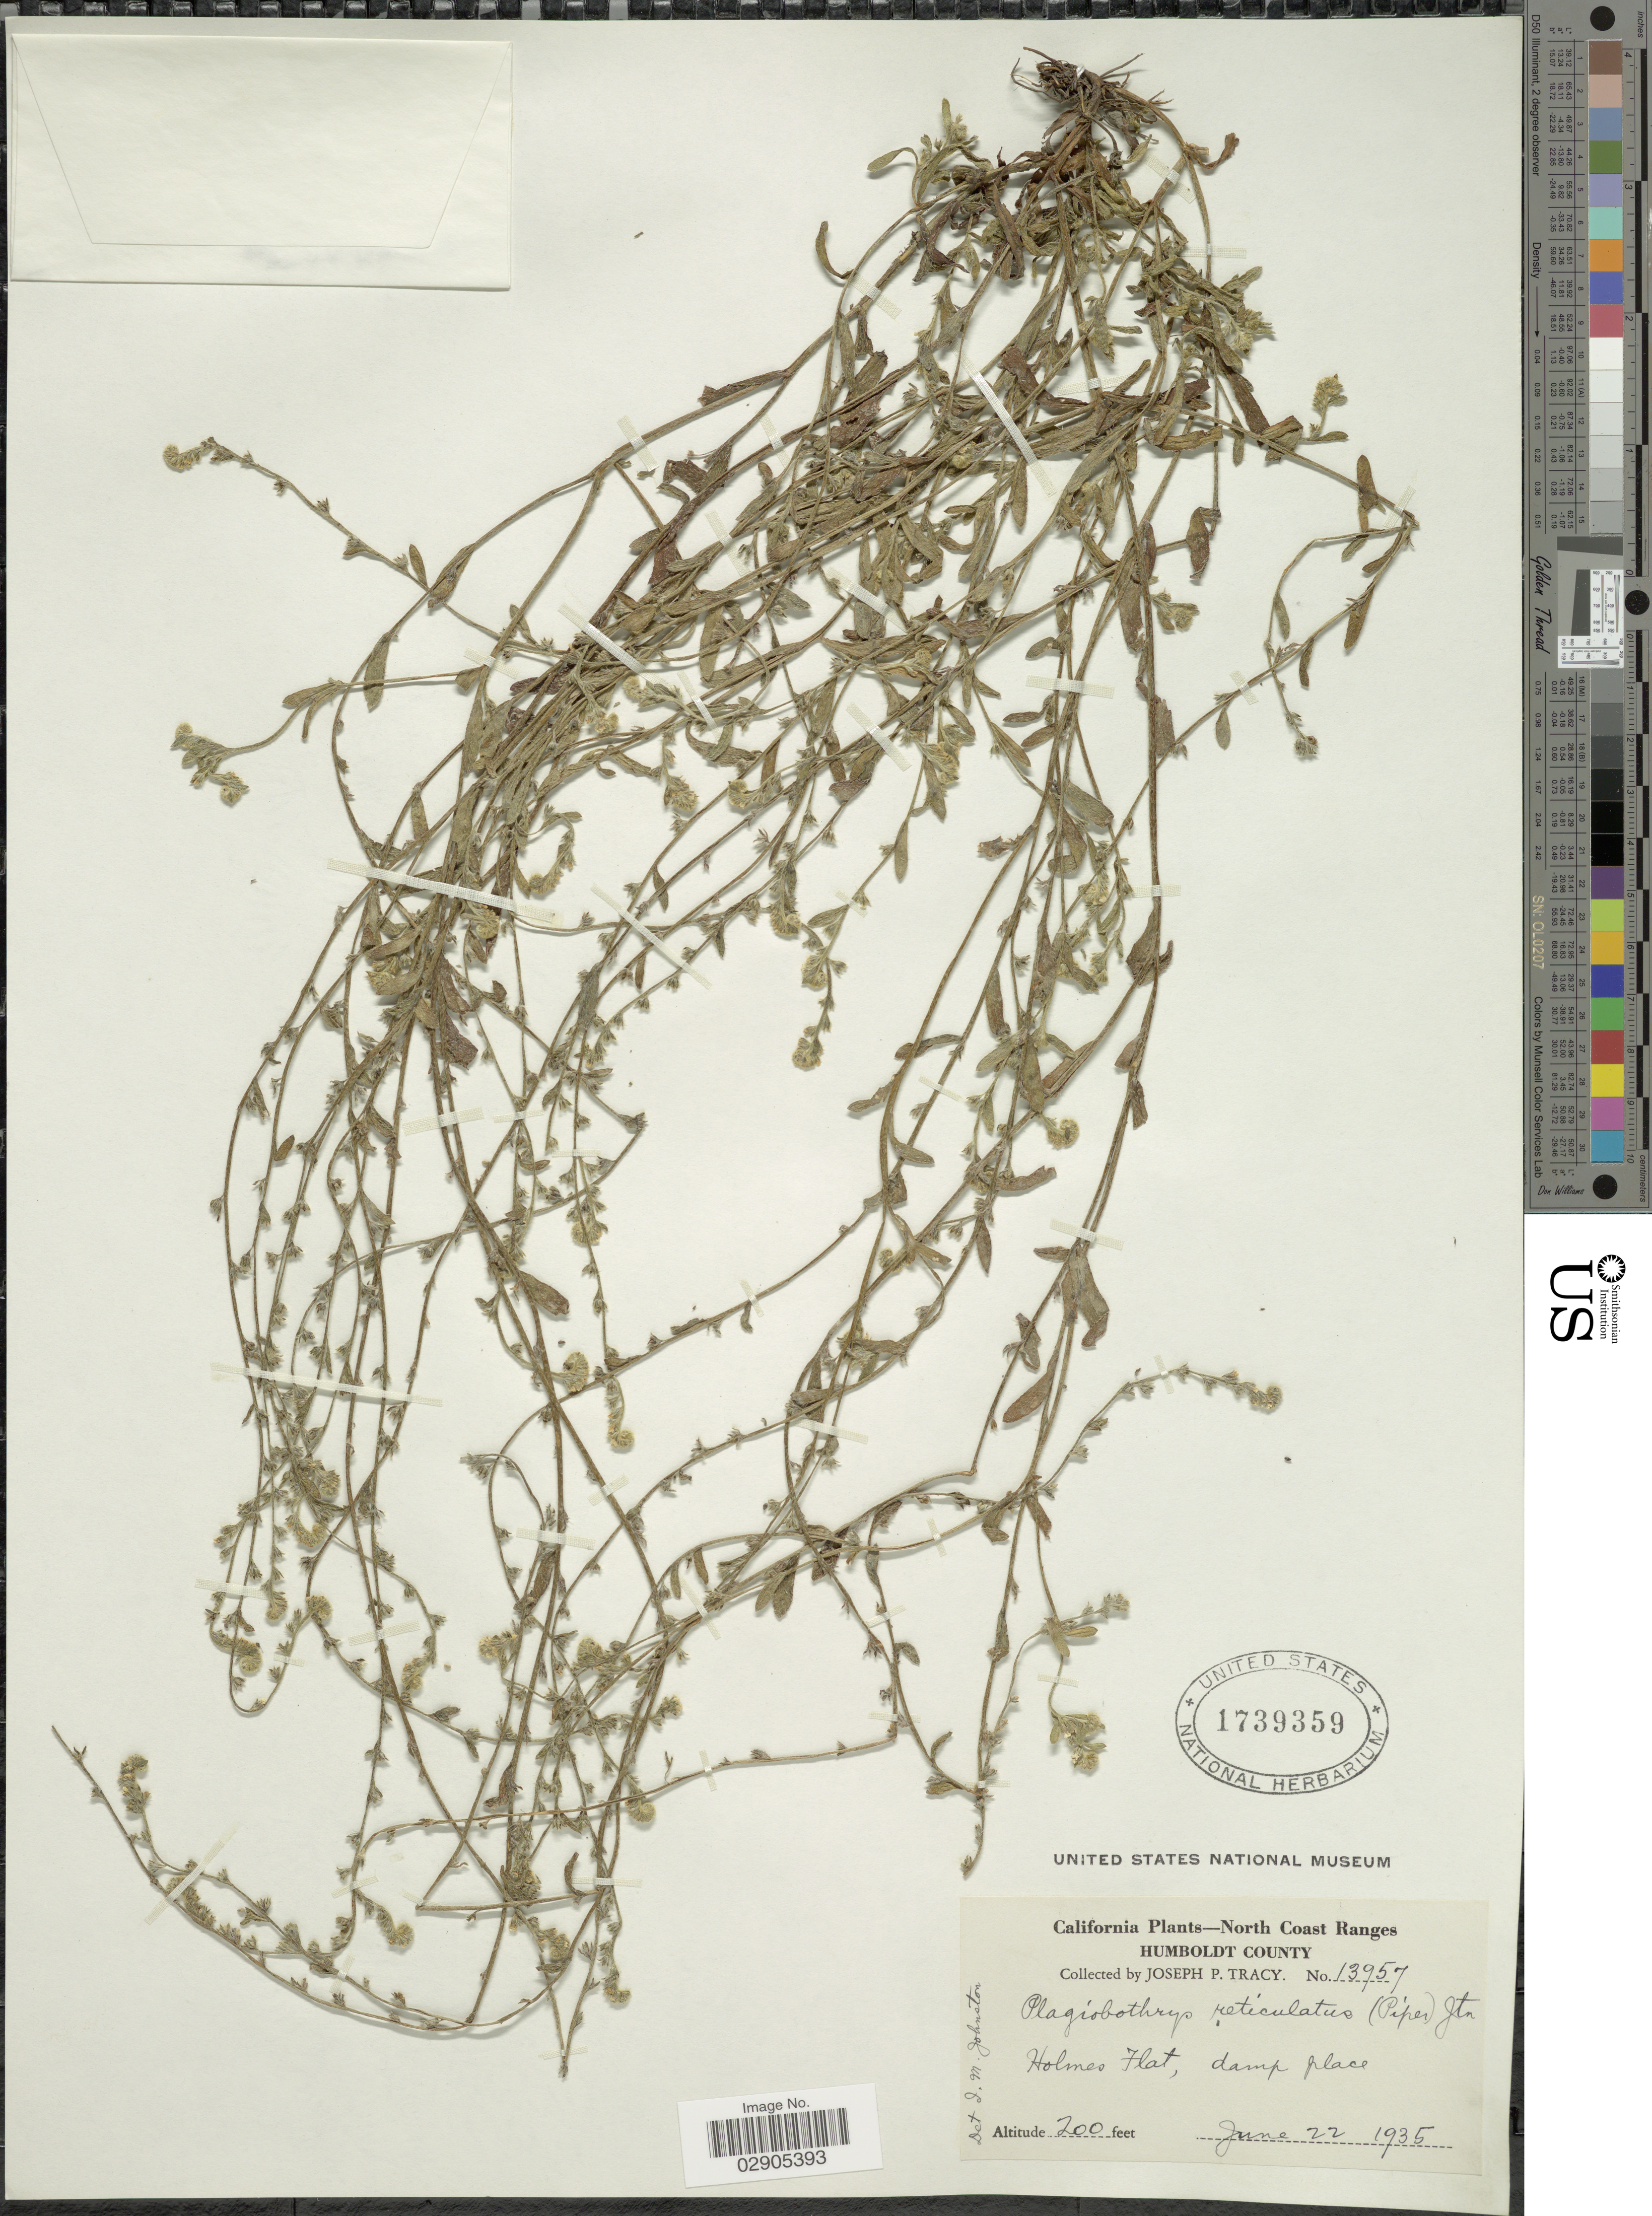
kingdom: Plantae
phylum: Tracheophyta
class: Magnoliopsida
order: Boraginales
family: Boraginaceae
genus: Allocarya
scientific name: Allocarya reticulata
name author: Piper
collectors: J. Tracy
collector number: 13957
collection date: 1935-06-22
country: United States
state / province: California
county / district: Humboldt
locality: North Coast Ranges. Humboldt County. Holmes Flat, damp place.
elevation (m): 61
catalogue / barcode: US 1739359